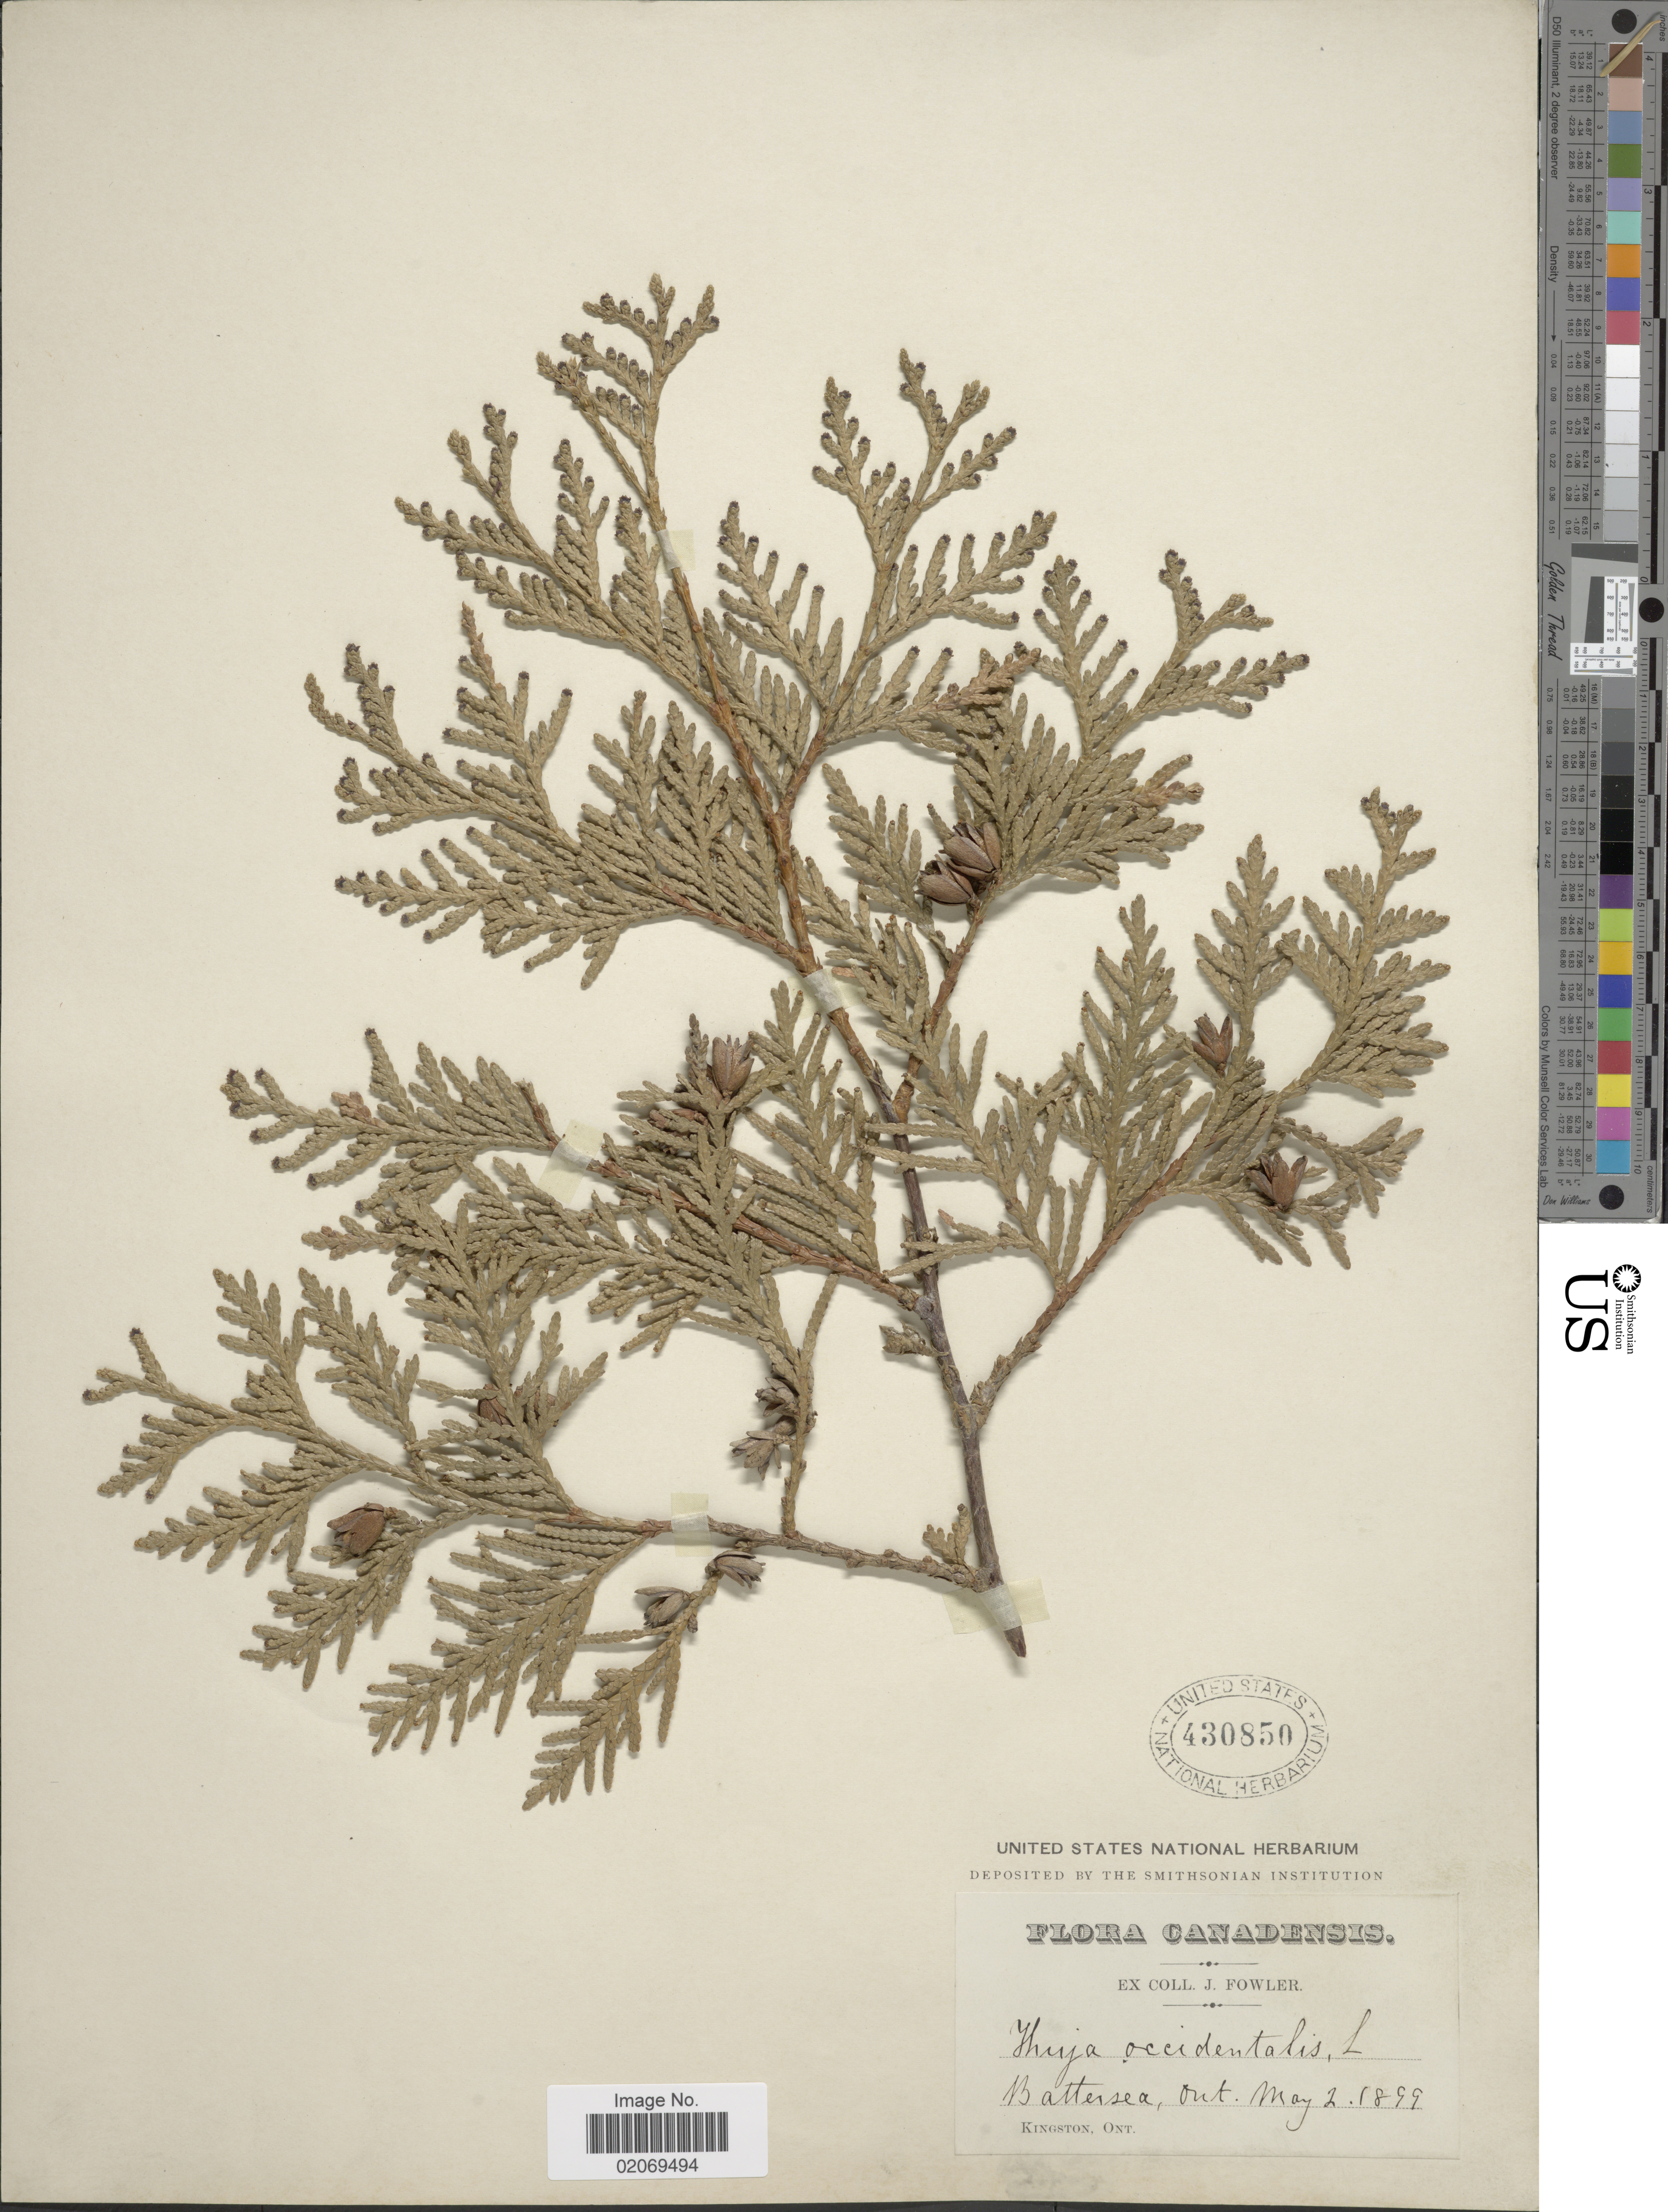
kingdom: Plantae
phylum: Tracheophyta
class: Pinopsida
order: Pinales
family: Cupressaceae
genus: Thuja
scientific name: Thuja occidentalis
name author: L.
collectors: J. P. Fowler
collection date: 1899-05-02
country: Canada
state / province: Ontario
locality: Battersea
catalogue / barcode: US 430850